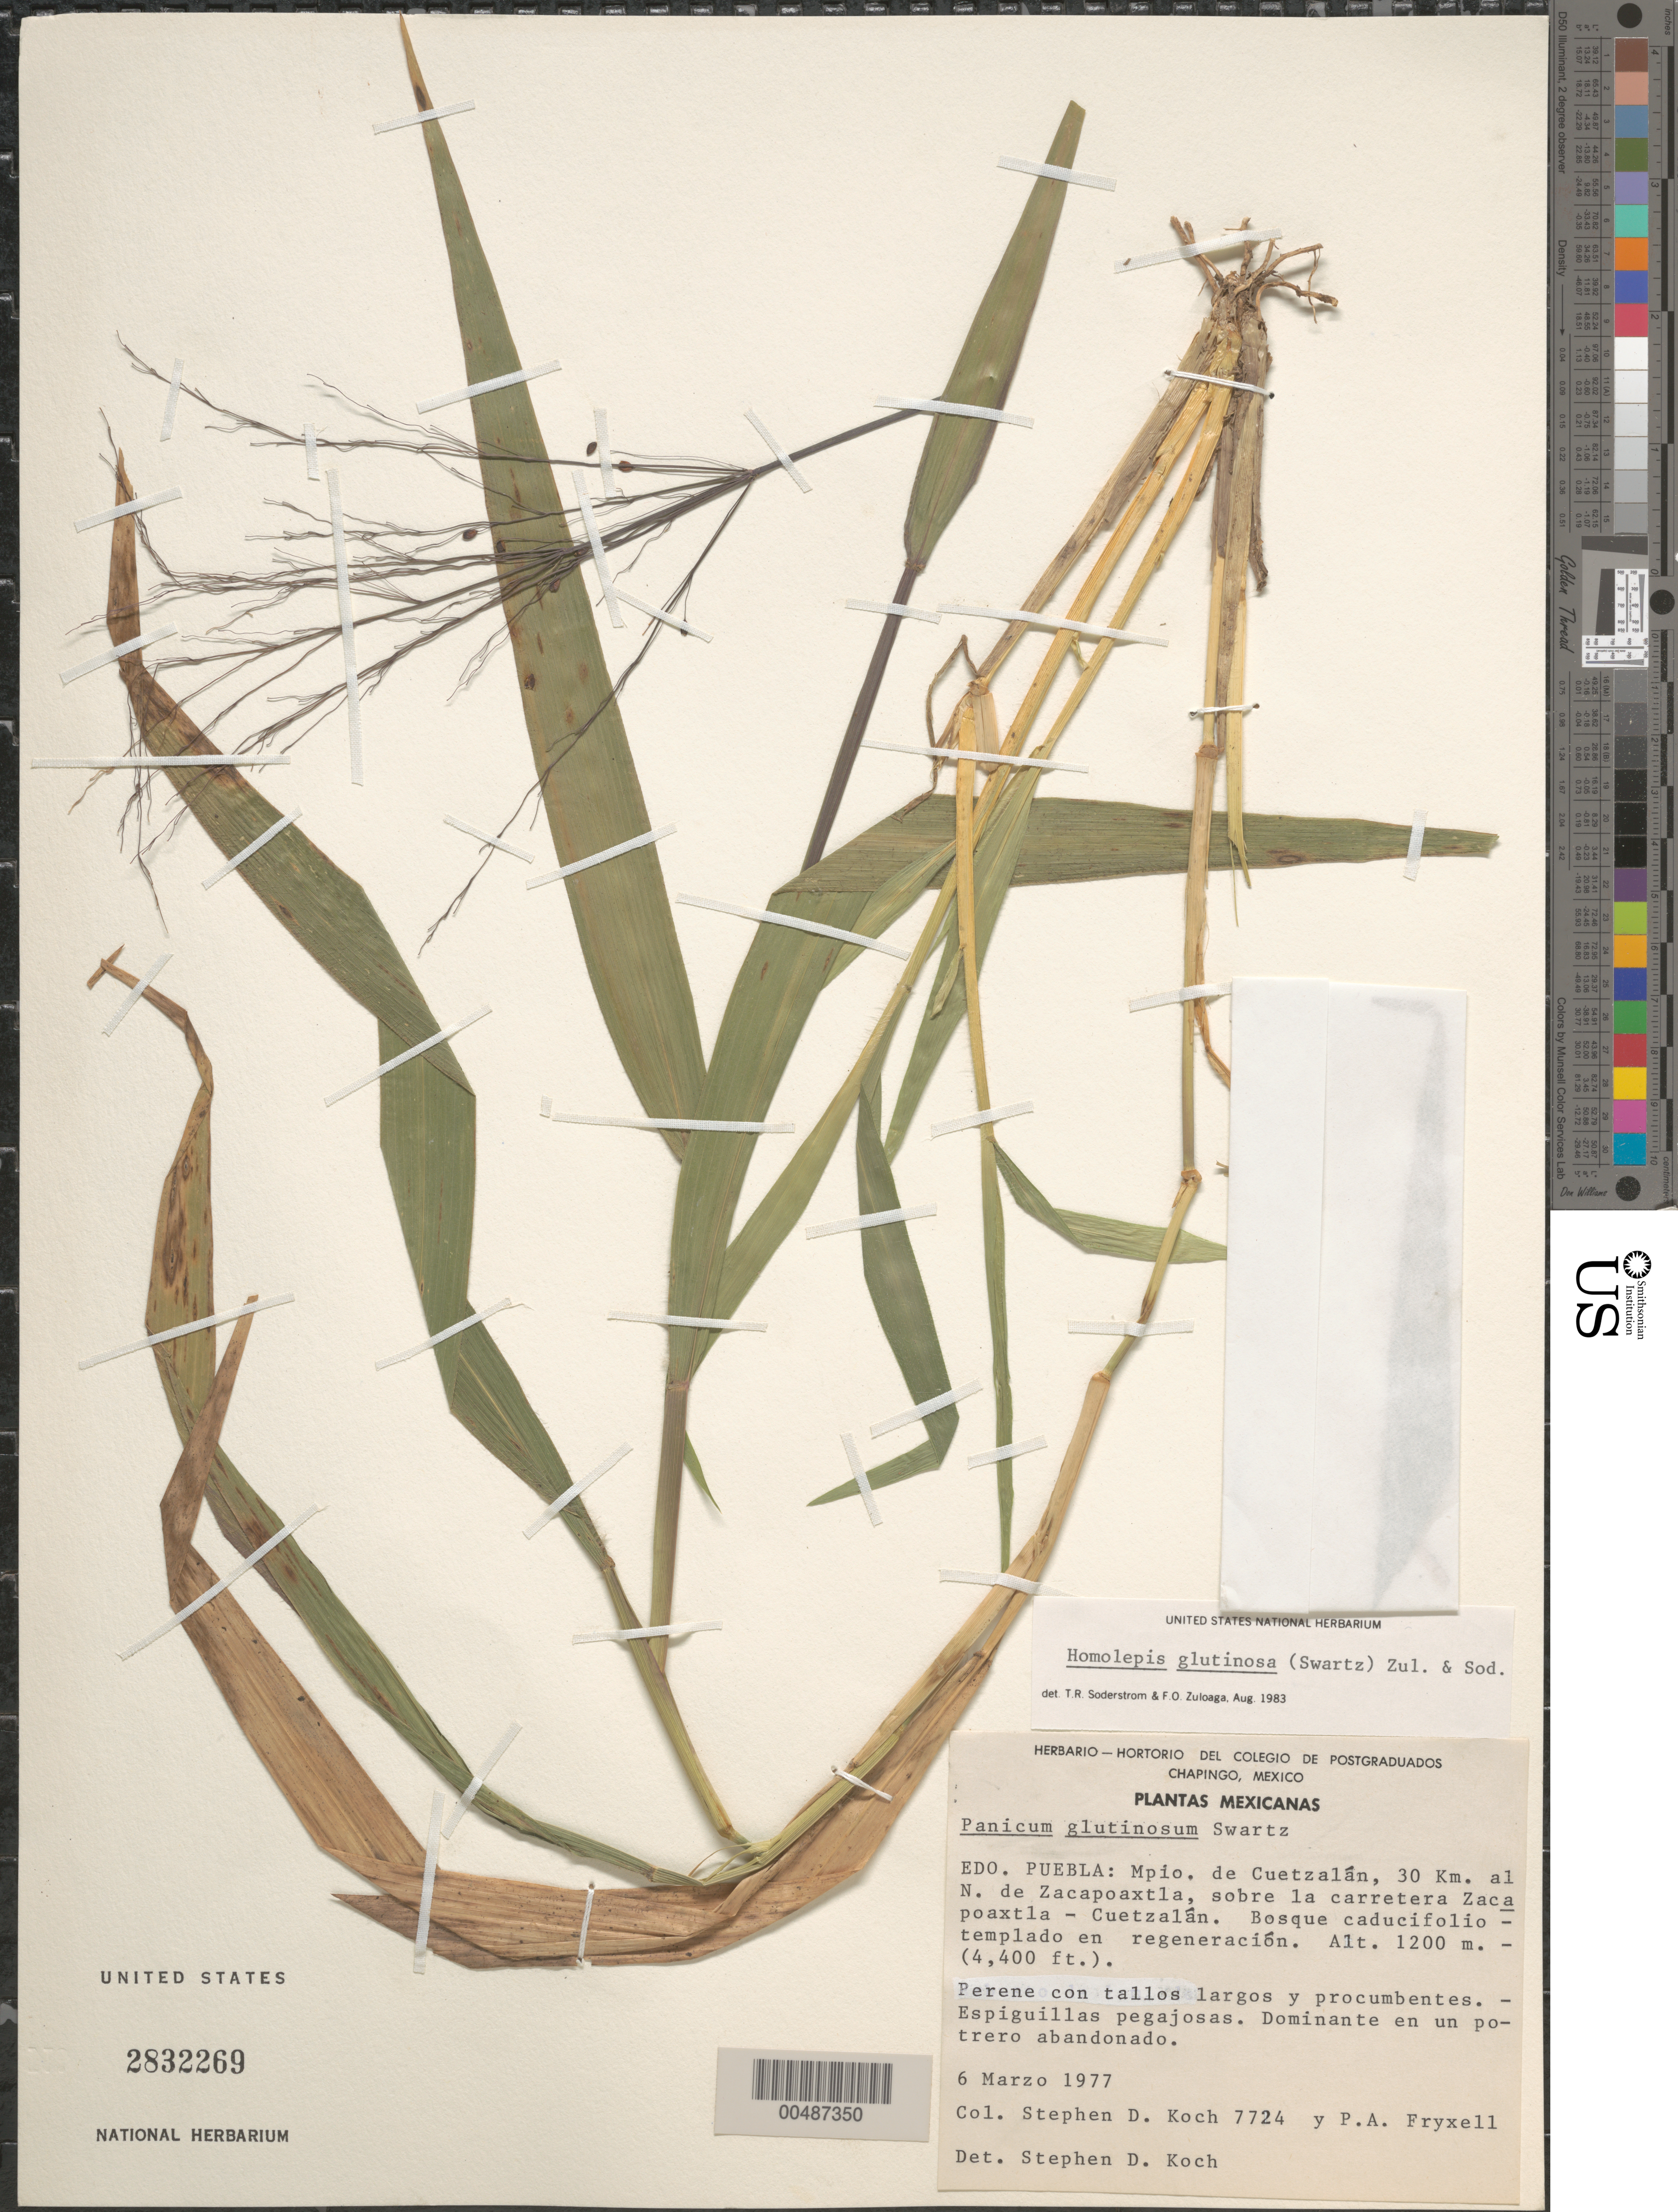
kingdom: Plantae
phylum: Tracheophyta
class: Liliopsida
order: Poales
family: Poaceae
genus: Homolepis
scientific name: Homolepis glutinosa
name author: (Sw.) Zuloaga & Soderstr.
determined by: Soderstrom, T. R.; Zuloaga, F. O.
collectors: S. D. Koch & P. A. Fryxell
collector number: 7724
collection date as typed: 6 Mar 1977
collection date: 1977-03-06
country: Mexico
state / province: Puebla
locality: Mpio. de Cuetzal n, 30 km al N de Zacapoaxtla, sobre la carretera Zacapoaxtla - Cuetzal n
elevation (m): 1200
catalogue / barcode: US 2832269